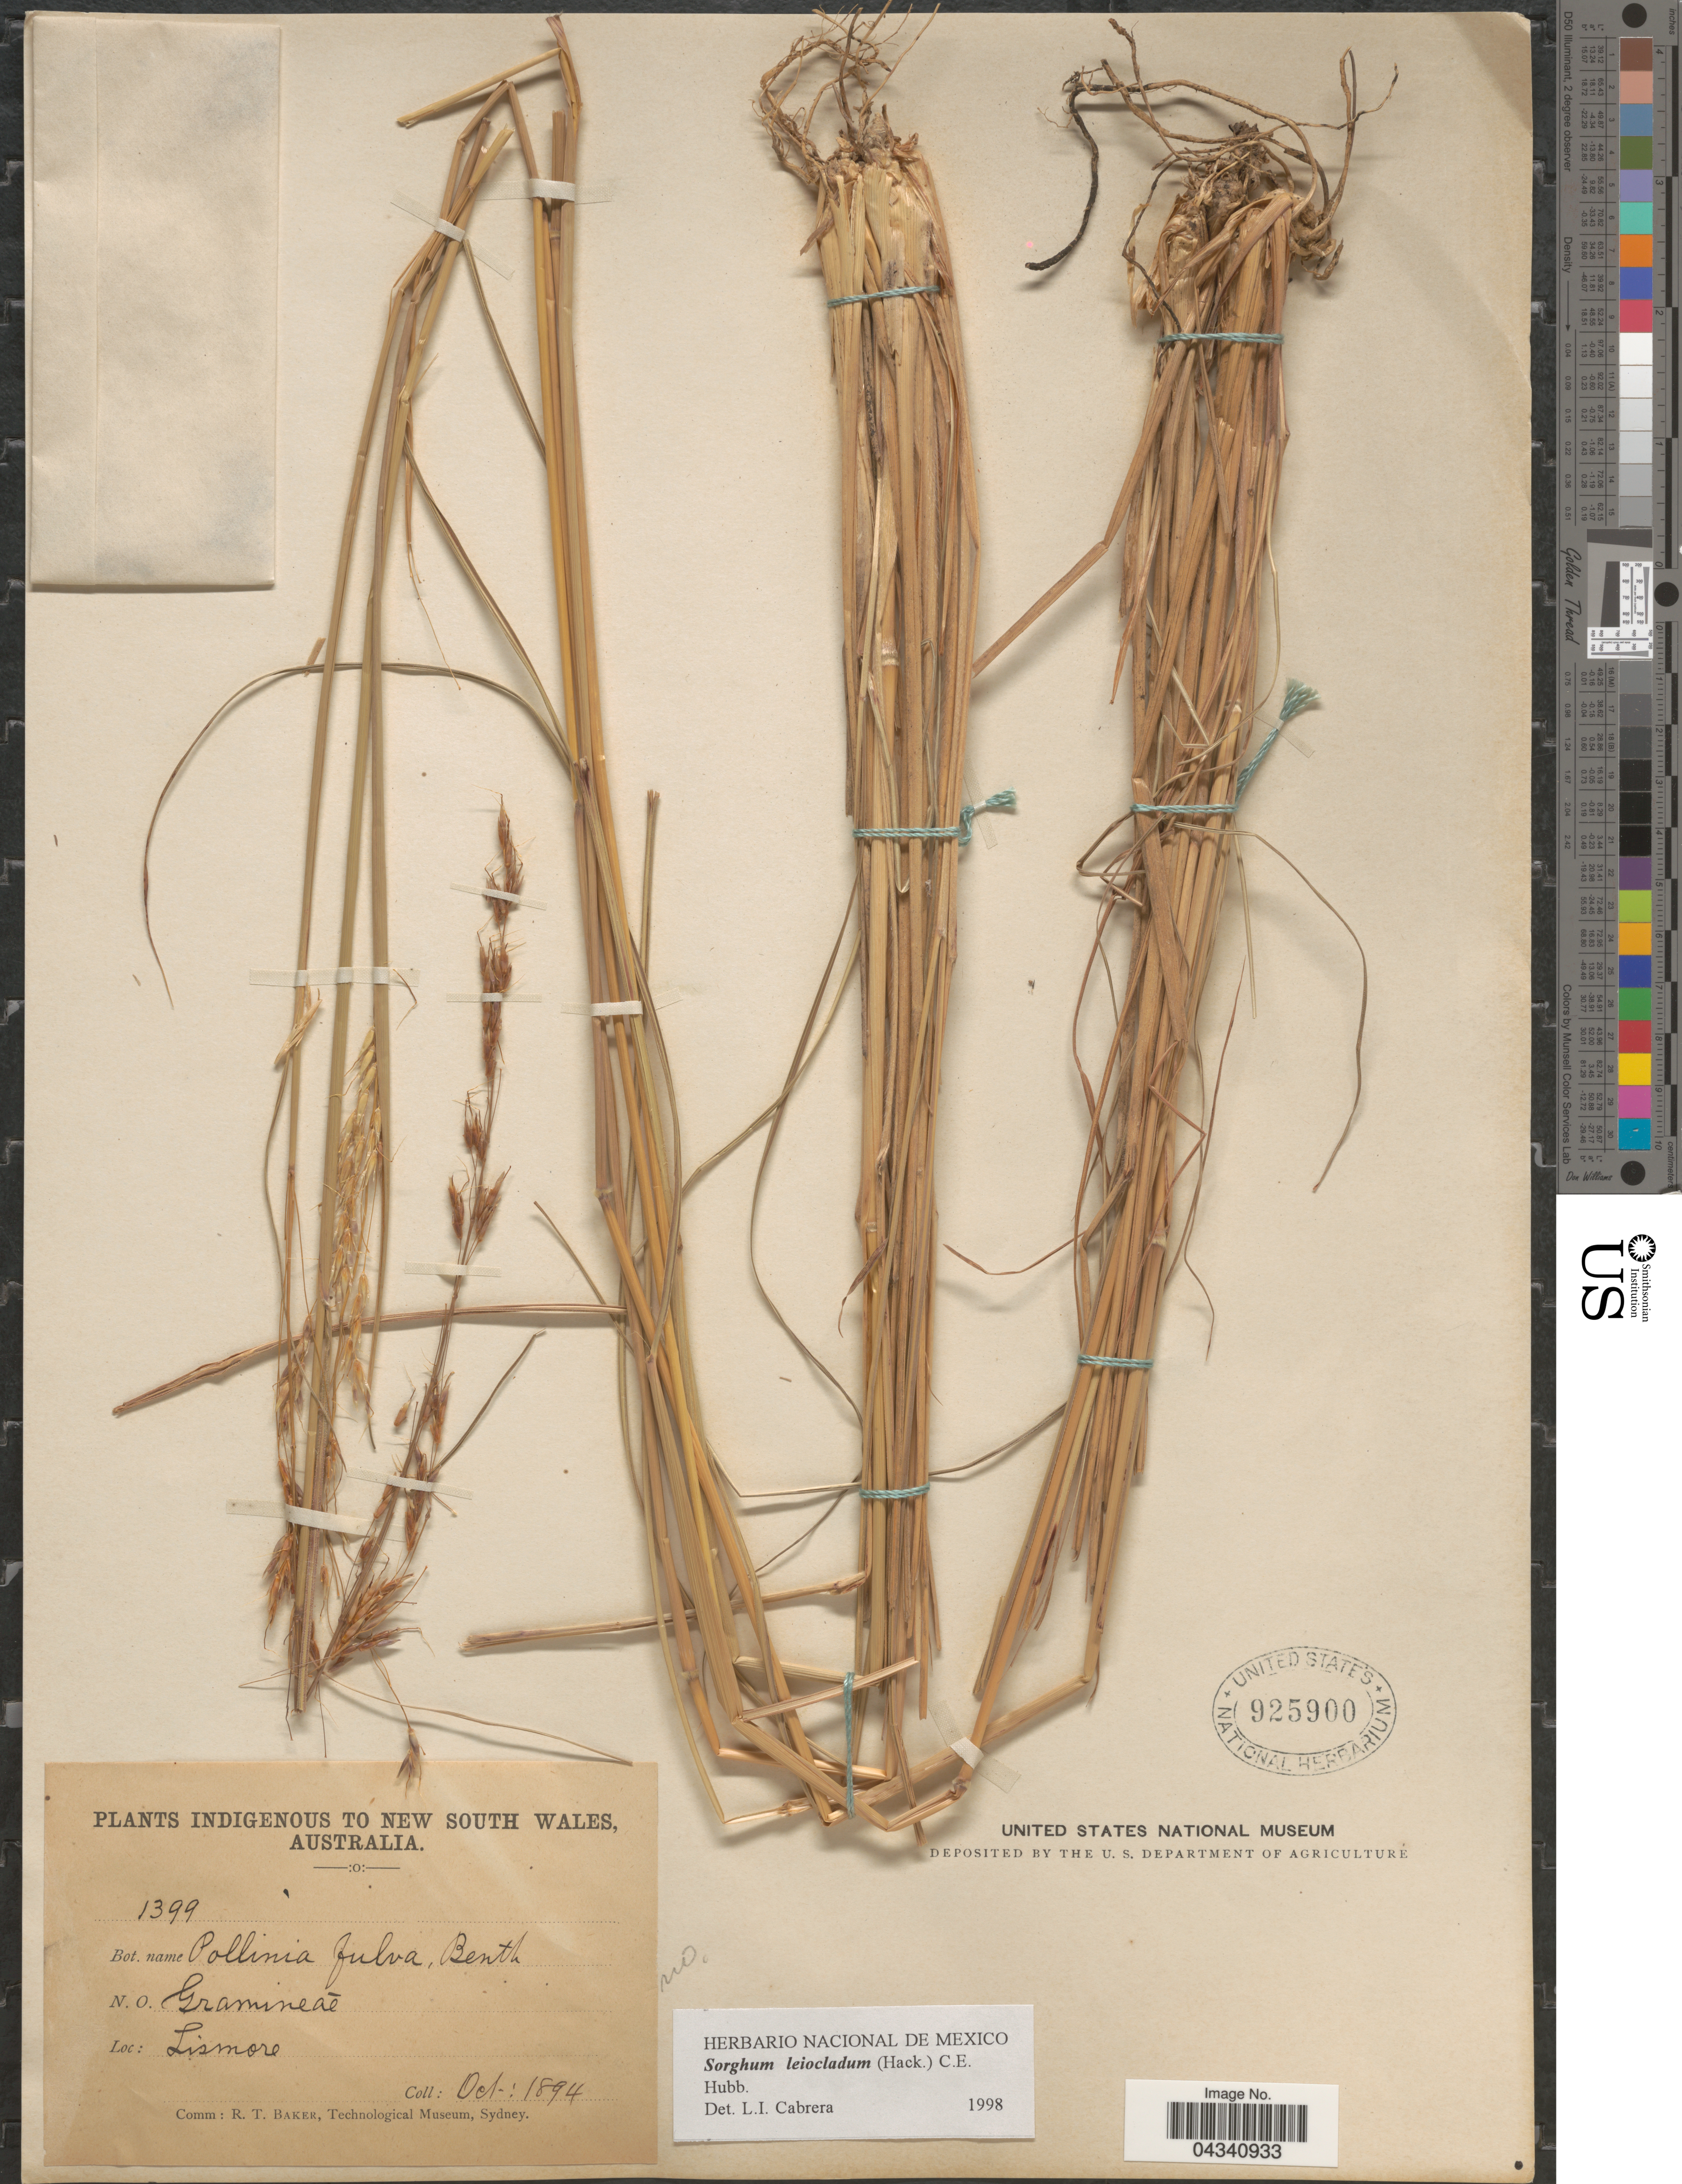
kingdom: Plantae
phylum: Tracheophyta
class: Liliopsida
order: Poales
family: Poaceae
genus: Sorghum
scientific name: Sorghum leiocladum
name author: (J. Hack.) C.E. Hubb.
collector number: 1399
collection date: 1894-10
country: Australia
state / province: New South Wales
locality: Lismore.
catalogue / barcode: US 925900